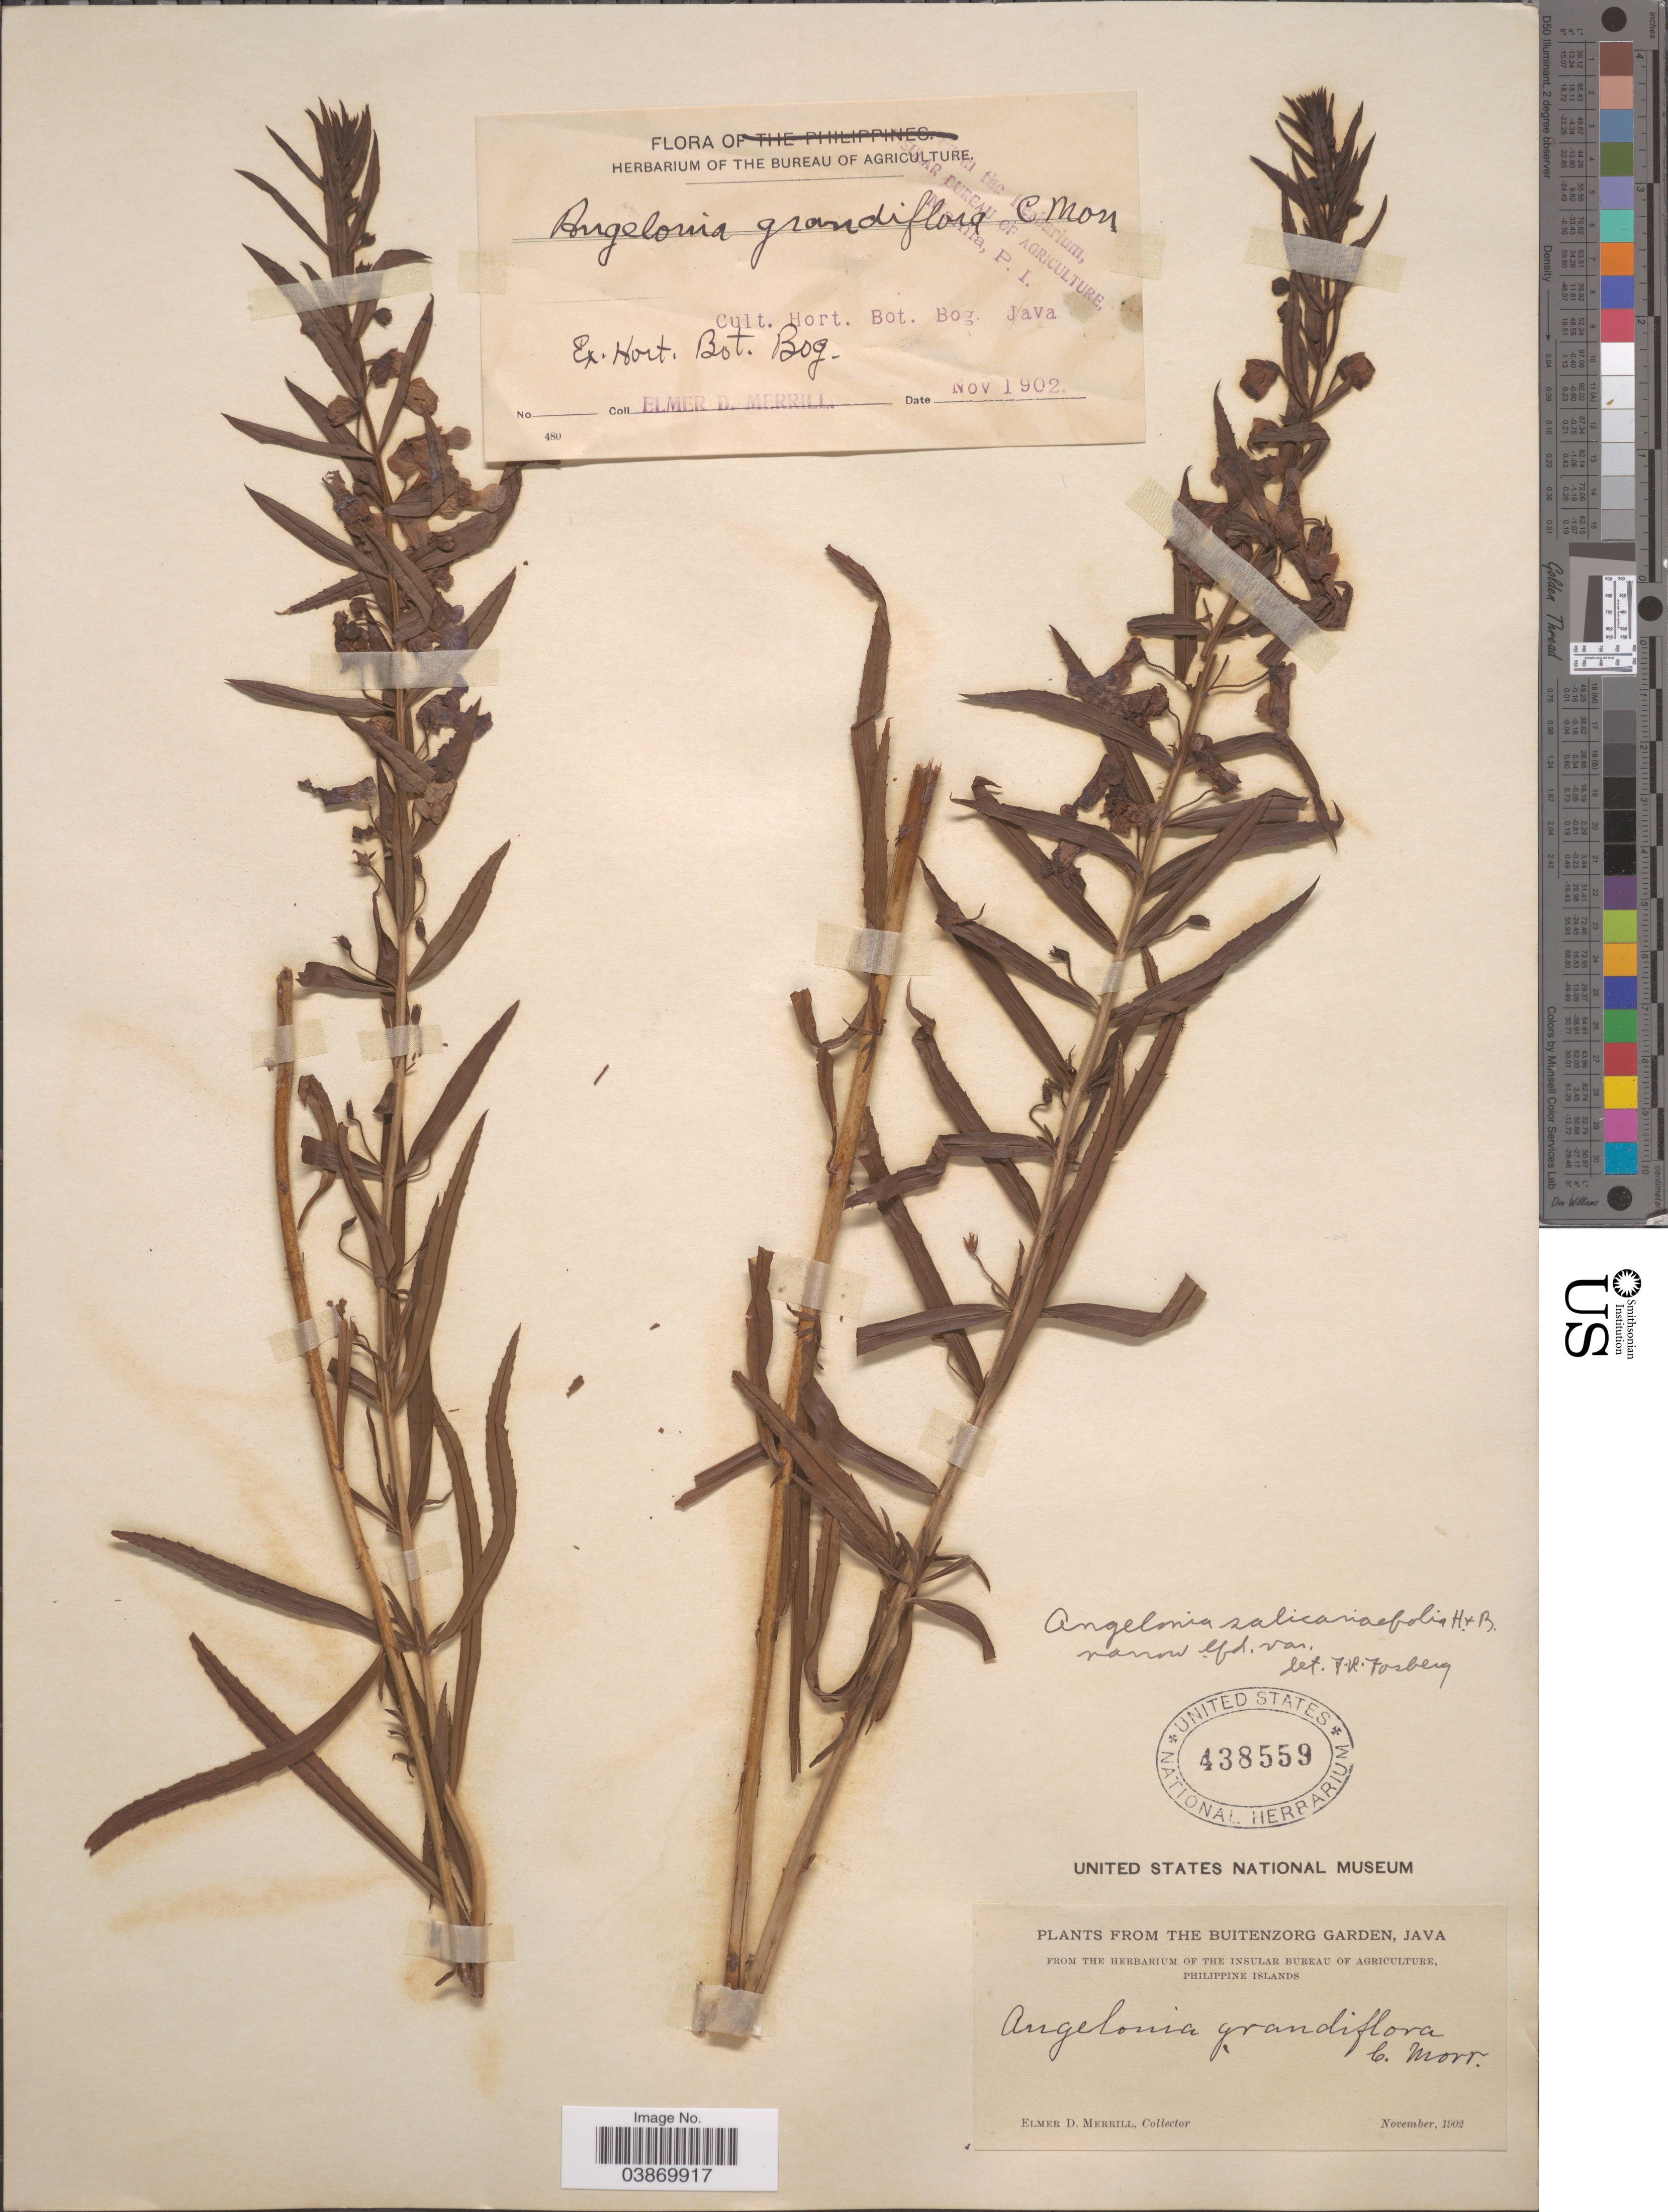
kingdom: Plantae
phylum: Tracheophyta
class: Magnoliopsida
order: Lamiales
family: Plantaginaceae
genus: Angelonia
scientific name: Angelonia salicariifolia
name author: Bonpl.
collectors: E. D. Merrill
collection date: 1902-11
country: Indonesia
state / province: Java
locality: Cult. Hort. Bot. Bog. Java. Ex Hort. Bot. Bog.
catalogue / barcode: US 438559